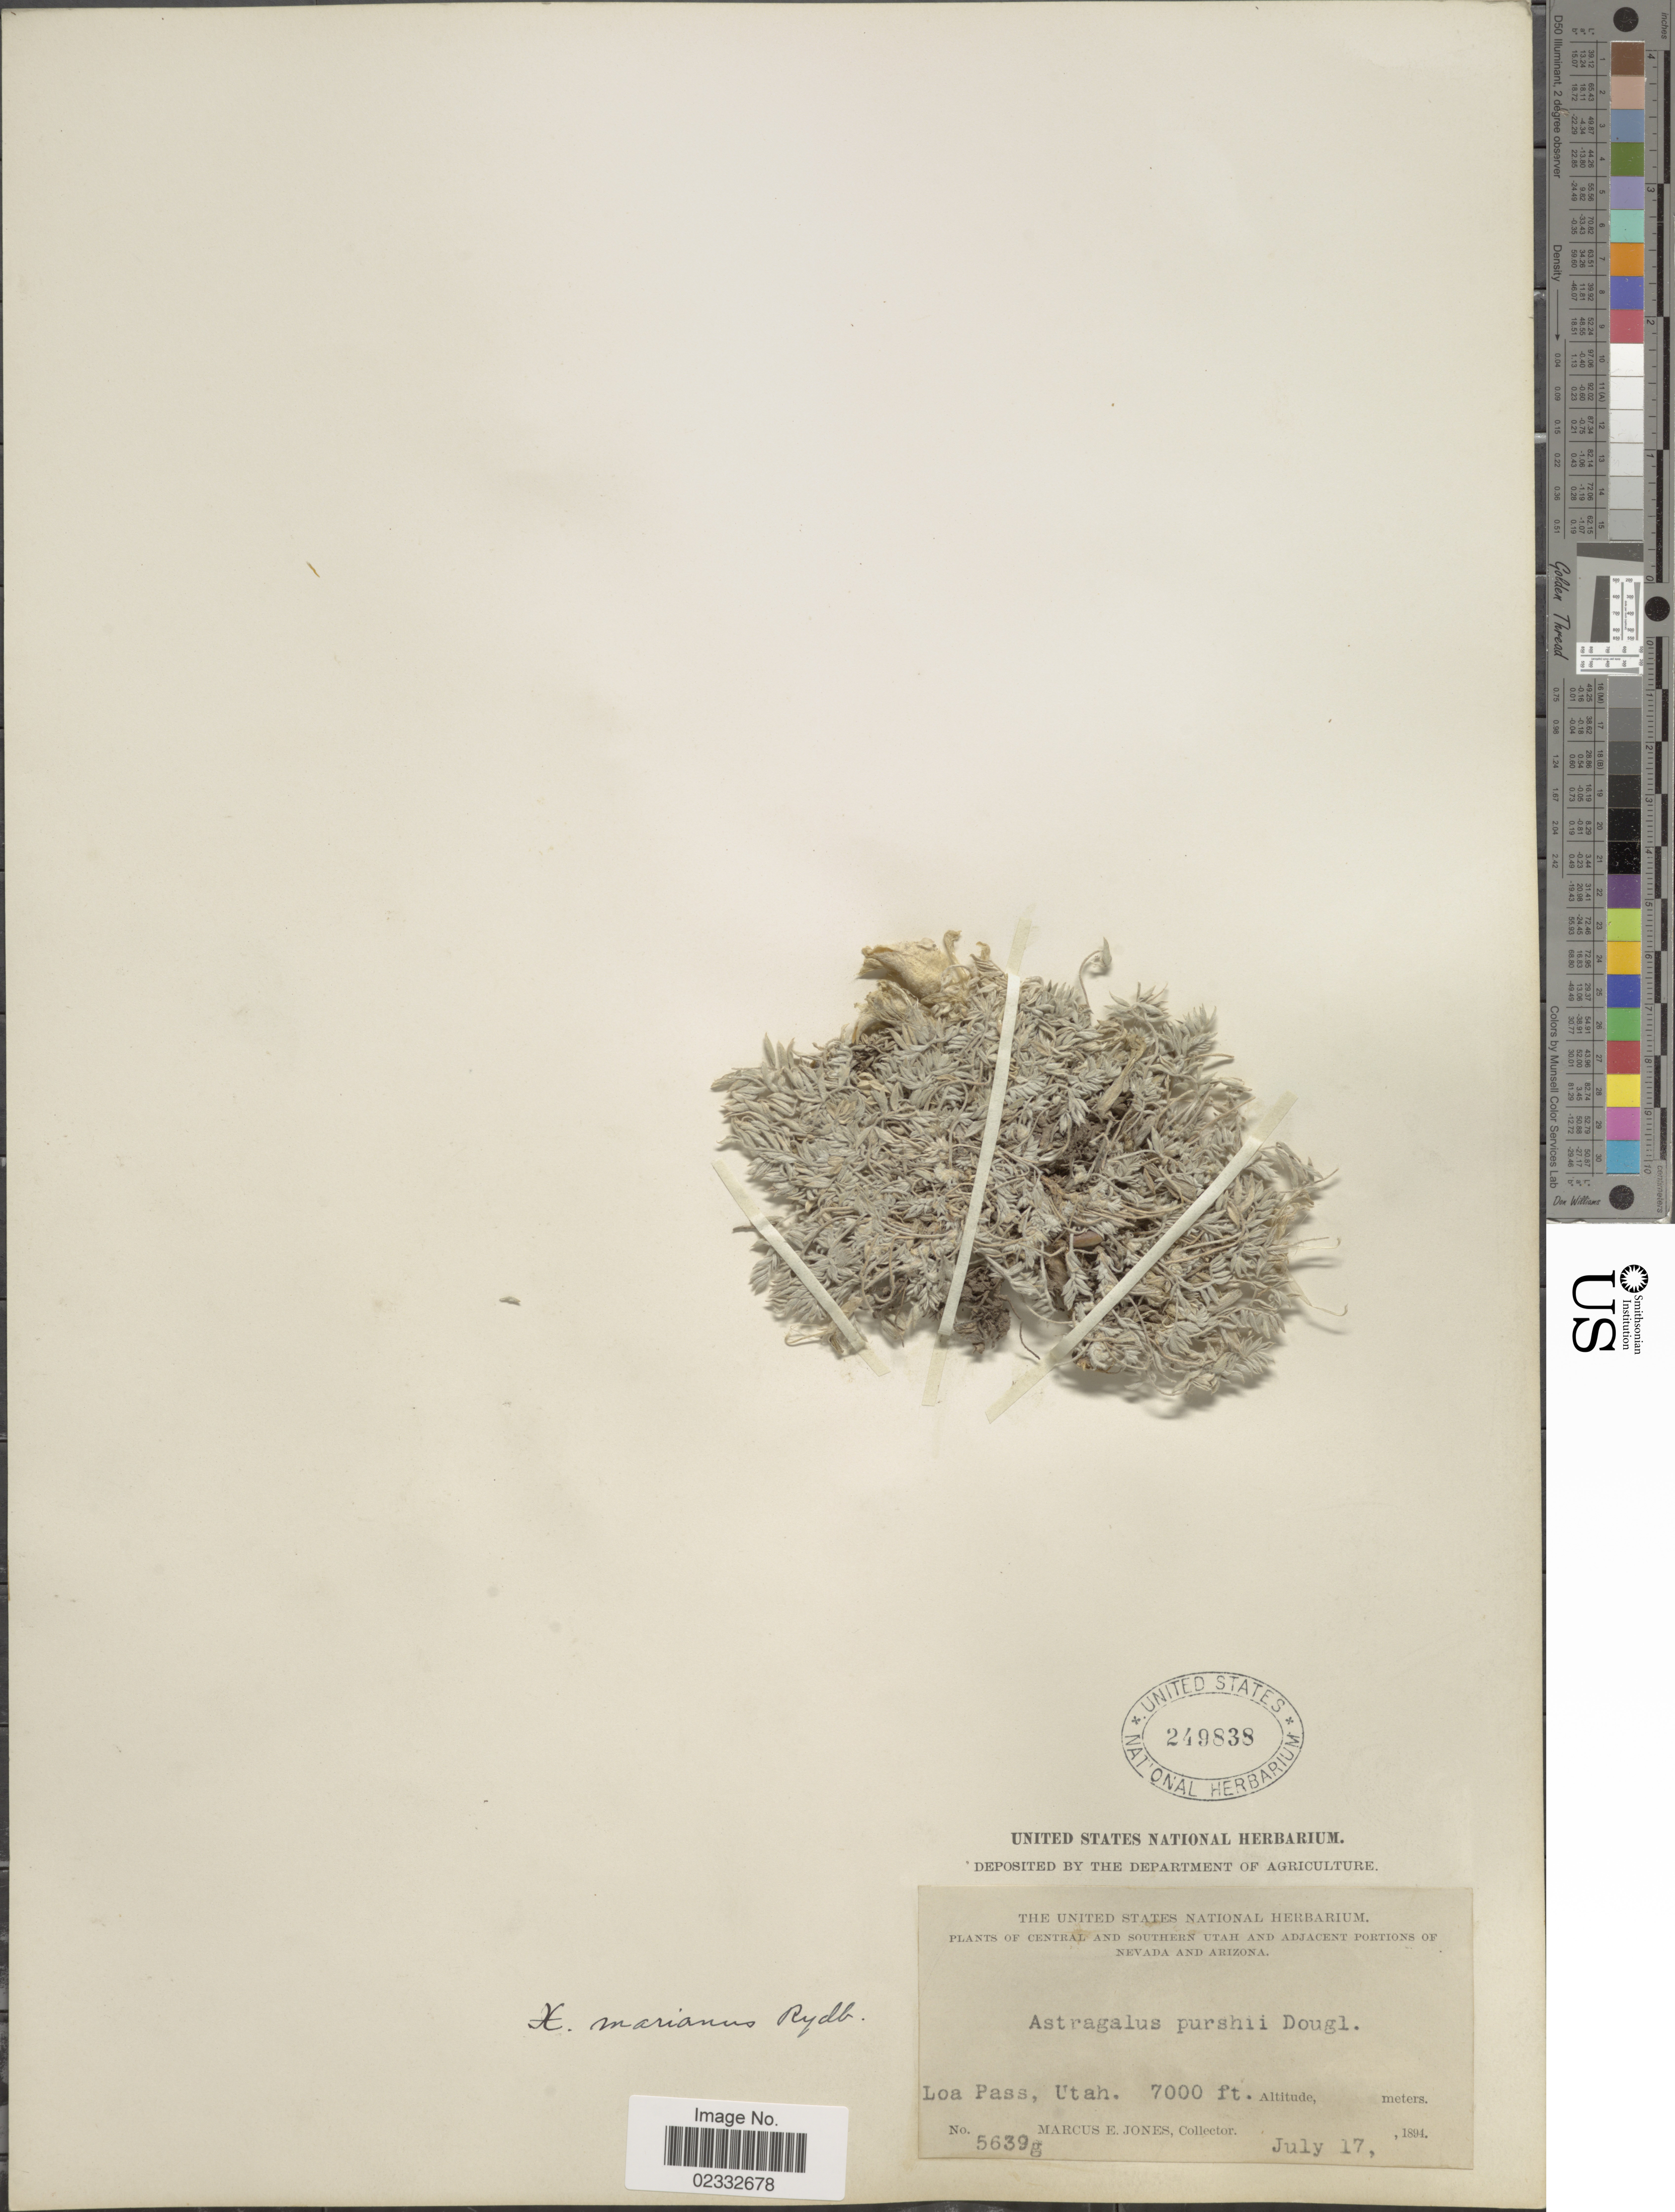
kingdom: Plantae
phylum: Tracheophyta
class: Magnoliopsida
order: Fabales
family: Fabaceae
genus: Astragalus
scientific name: Astragalus marianus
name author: Huber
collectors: M. E. Jones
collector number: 5639g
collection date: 1894-07-17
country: United States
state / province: Utah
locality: Central and Southern Utah, Loa Pass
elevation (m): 2134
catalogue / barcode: US 249838